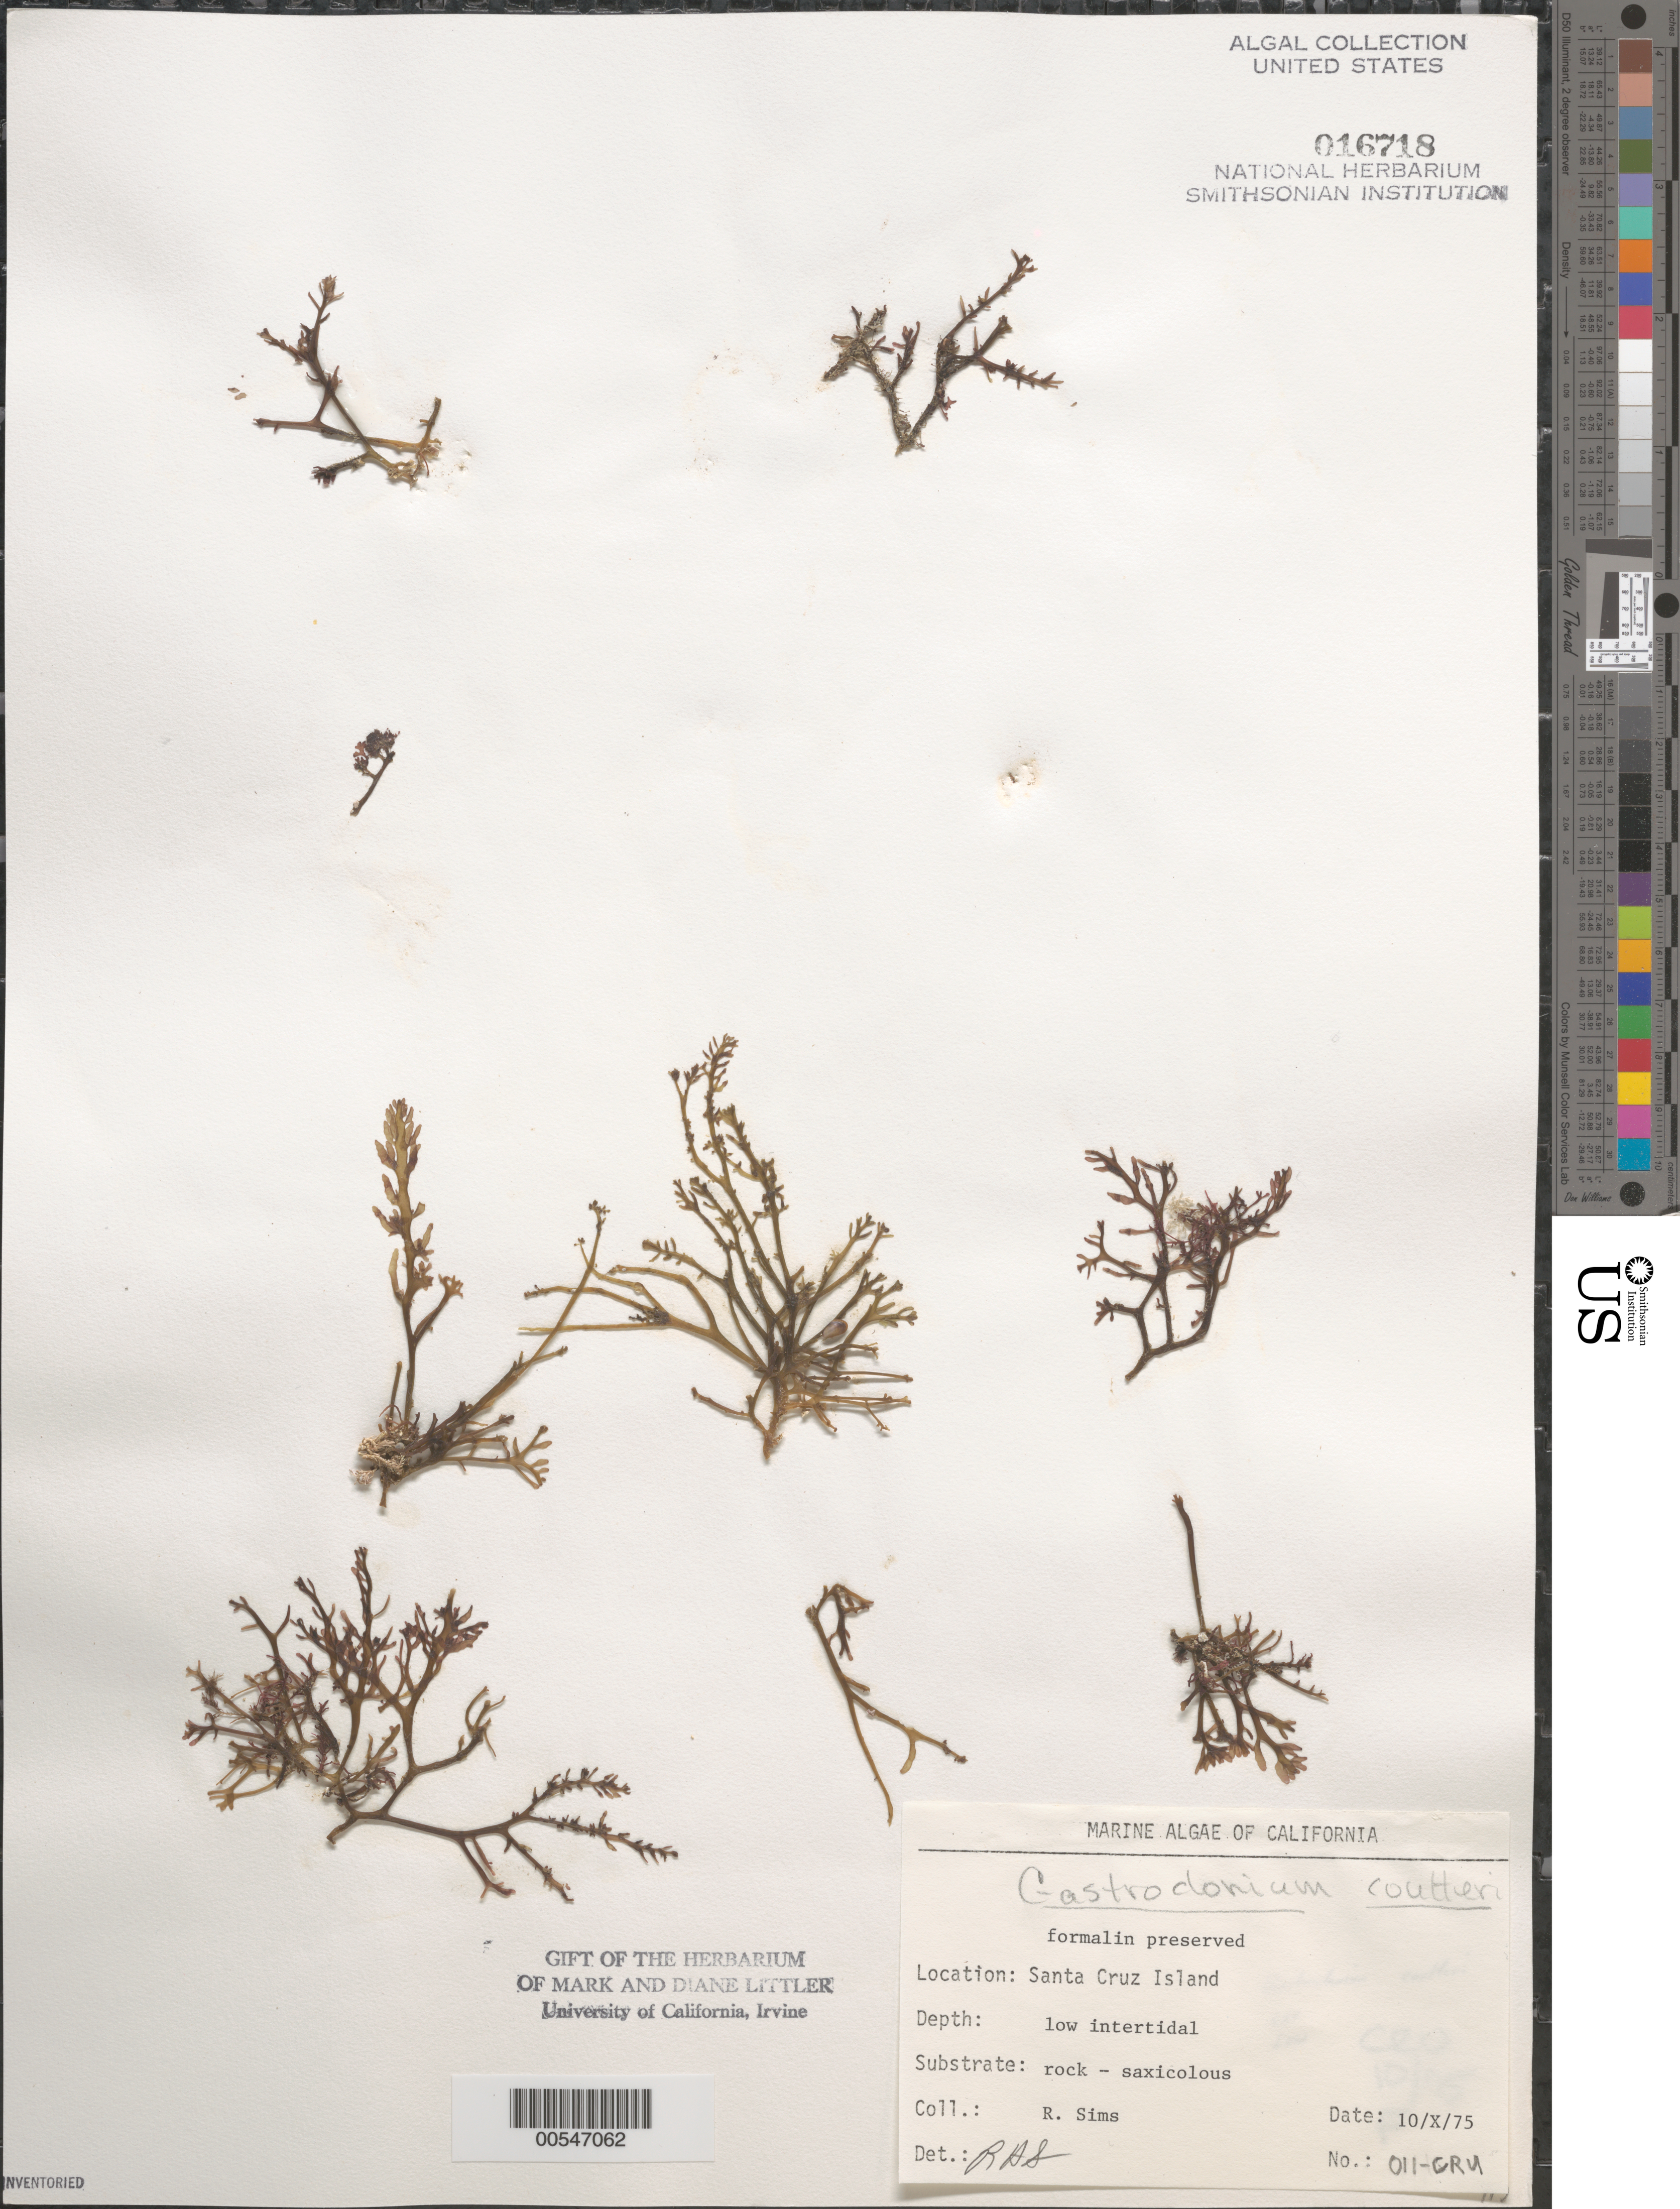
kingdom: Plantae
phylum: Rhodophyta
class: Florideophyceae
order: Rhodymeniales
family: Champiaceae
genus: Neogastroclonium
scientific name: Neogastroclonium subarticulatum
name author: (Turner) L. Le Gall et al.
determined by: Algae name updating Project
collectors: R. H. Sims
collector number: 011-cru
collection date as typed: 10 Oct 1975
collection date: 1975-10-10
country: United States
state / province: California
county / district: Santa Barbara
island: Santa Cruz Island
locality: Willows Anchorage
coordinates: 33 57'38"N, 119 45'18"W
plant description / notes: BLM-SOCALBIGHT Rocky Intertidal Survey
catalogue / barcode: US 16718